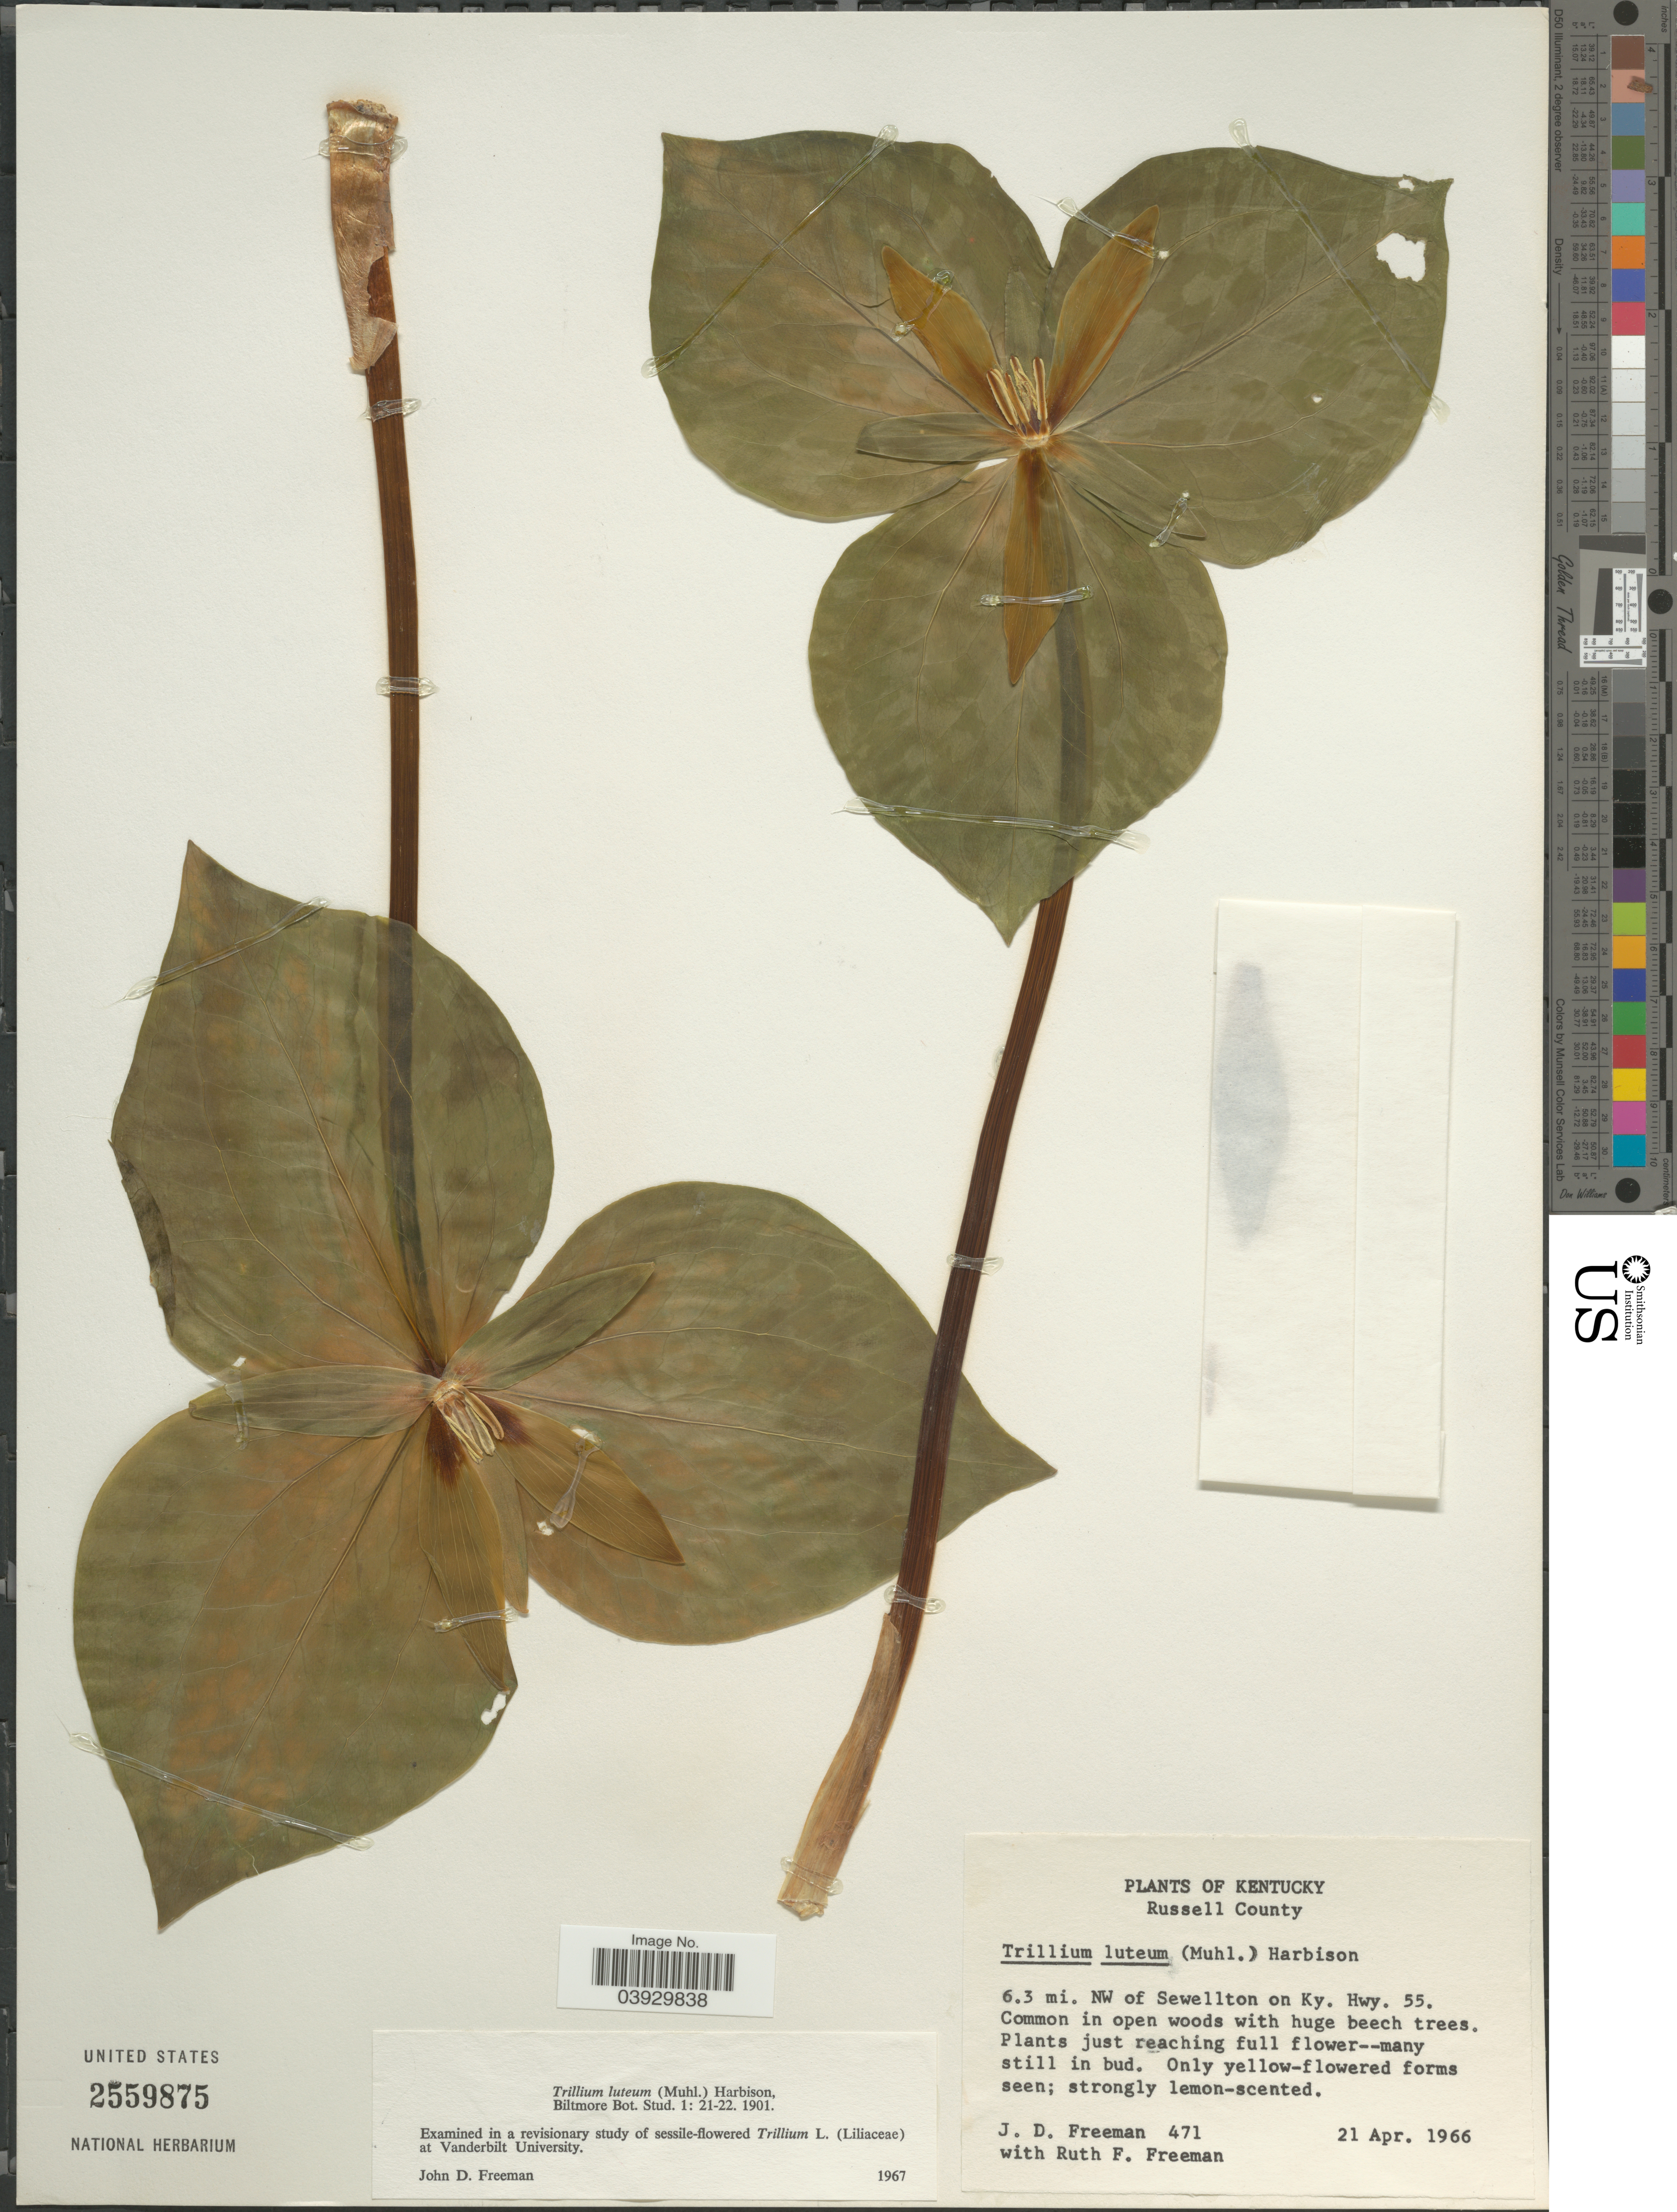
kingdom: Plantae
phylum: Tracheophyta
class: Liliopsida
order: Liliales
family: Melanthiaceae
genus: Trillium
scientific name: Trillium luteum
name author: Harb.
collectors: J. Freeman & R. Freeman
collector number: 471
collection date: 1966-04-21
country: United States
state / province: Kentucky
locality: Russell County. 6.3 mi. NW of Sewellton on Ky. Hwy. 55.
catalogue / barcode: US 2559875